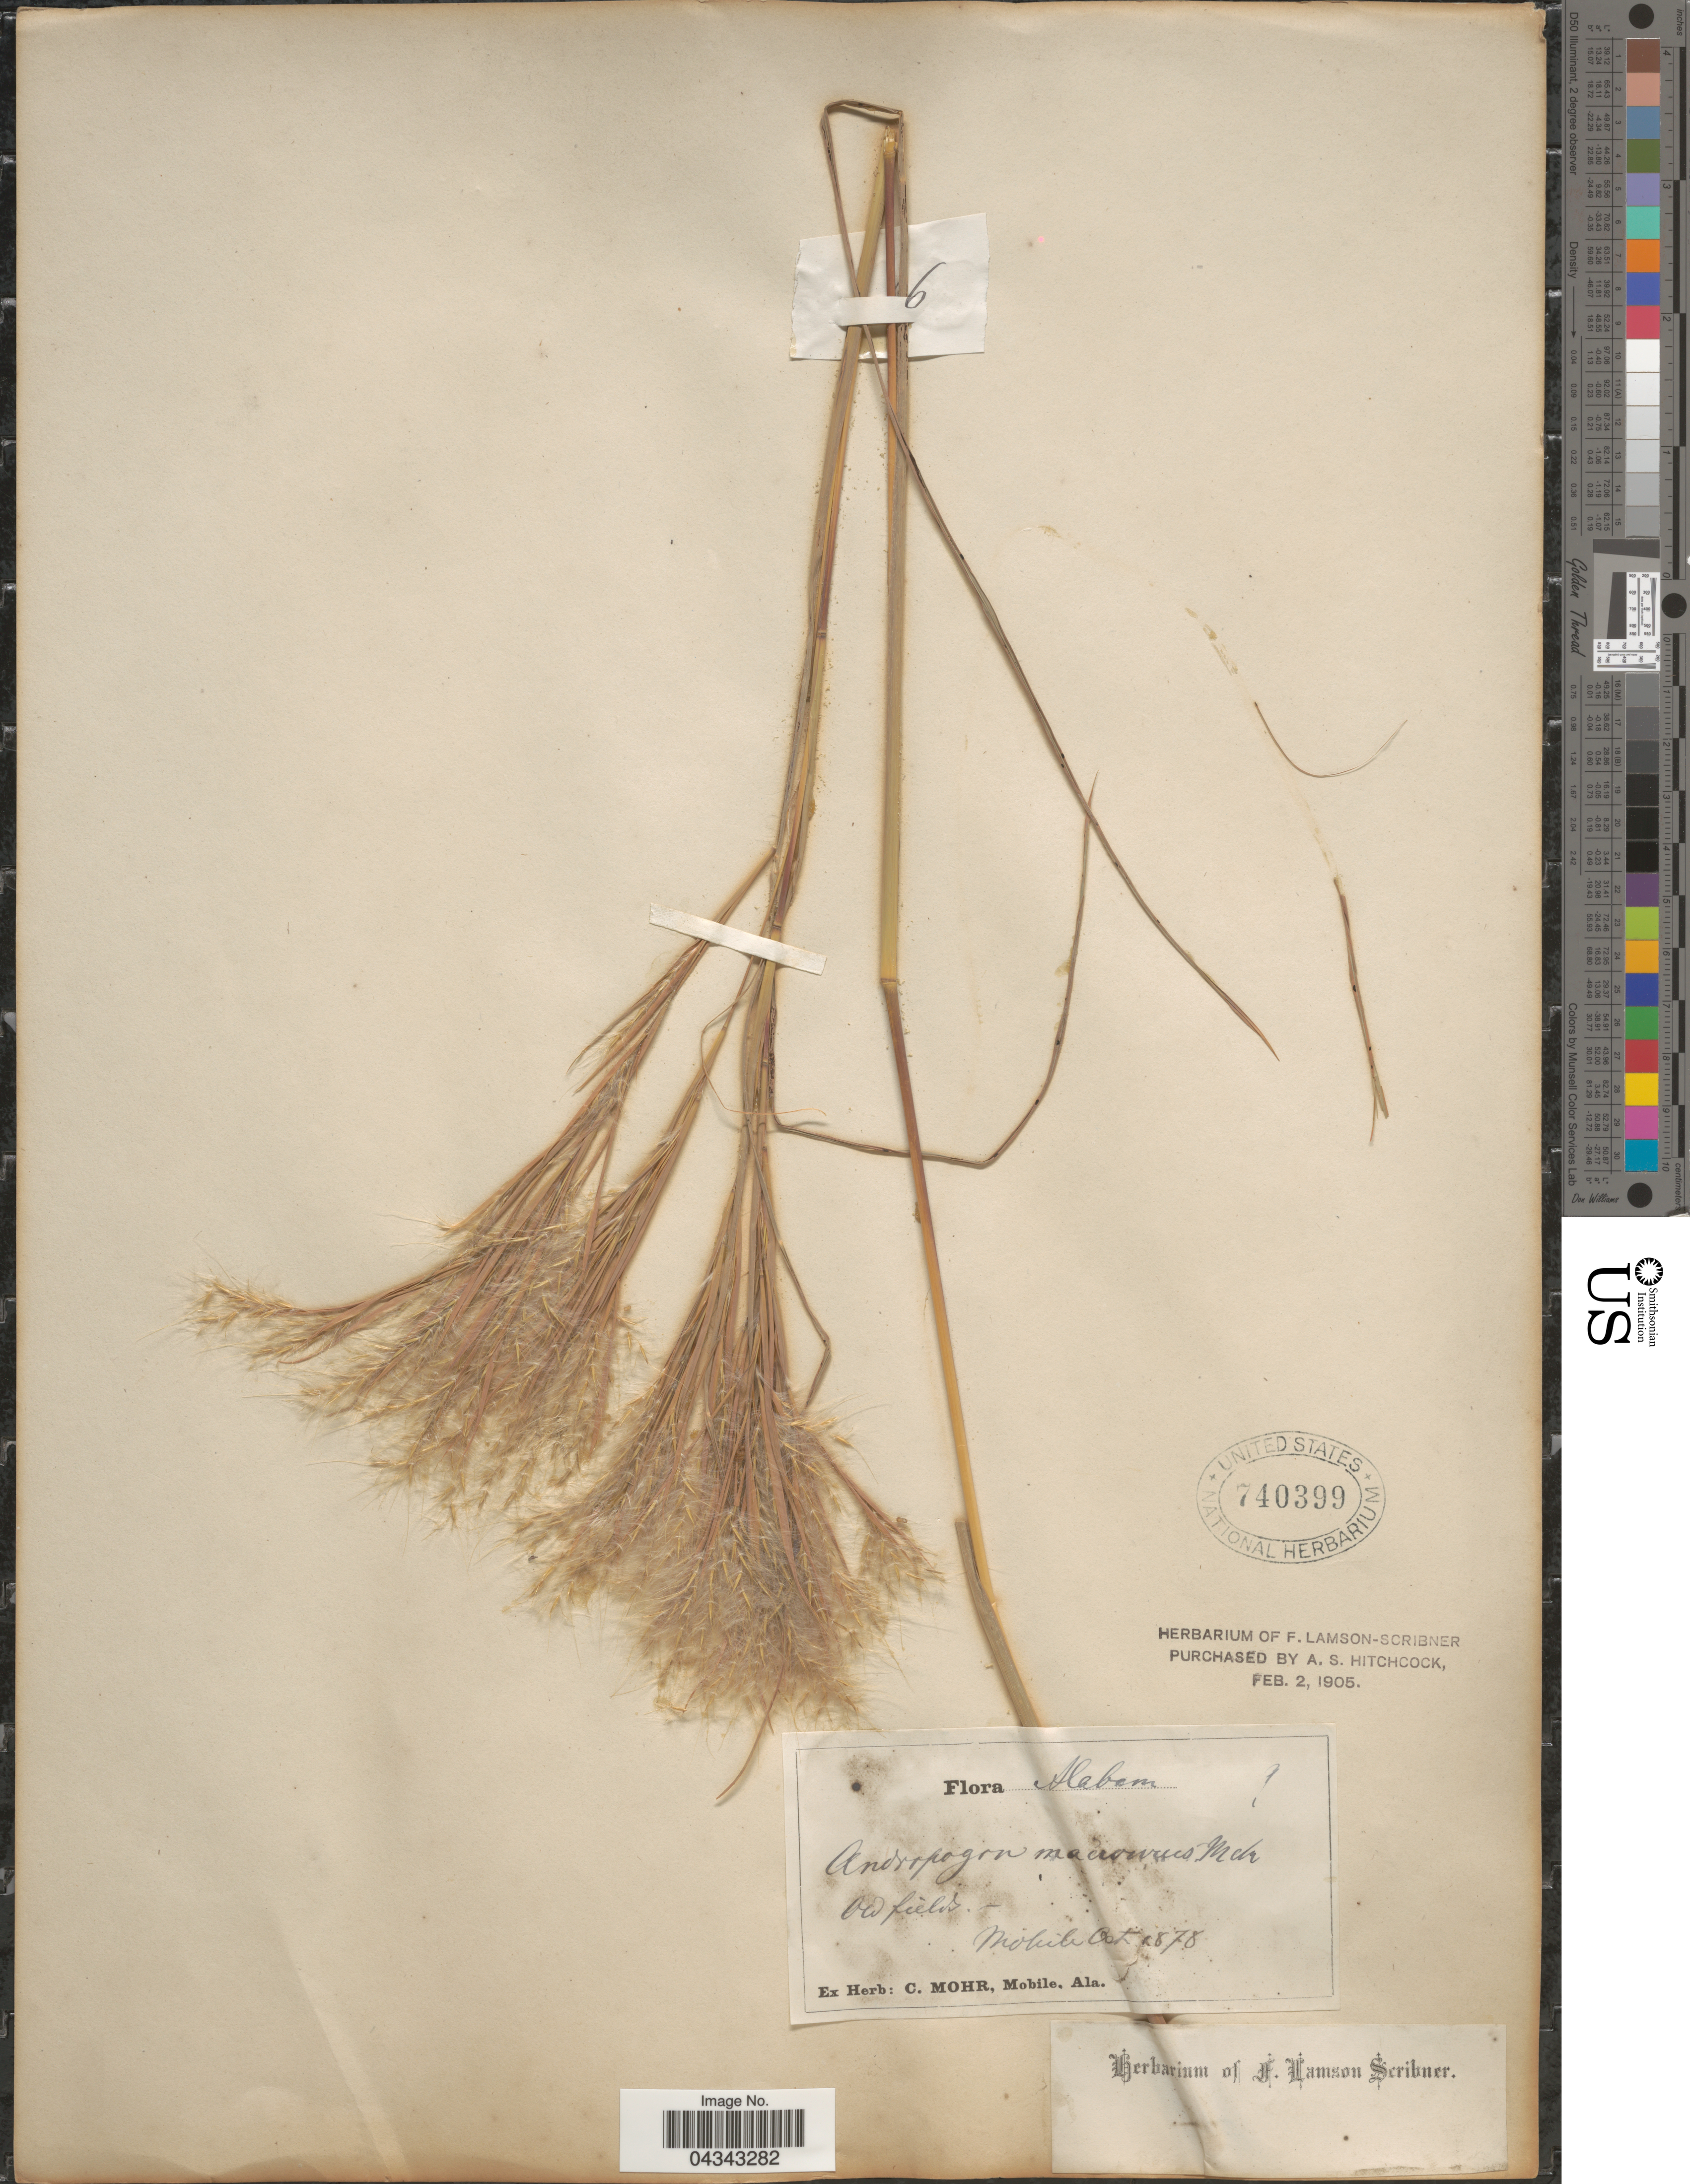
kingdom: Plantae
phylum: Tracheophyta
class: Liliopsida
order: Poales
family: Poaceae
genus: Andropogon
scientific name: Andropogon glomeratus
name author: (Walter) Britton, Stearns & Poggenb.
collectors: ex herb. C. Mohr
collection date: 1878-10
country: United States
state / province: Alabama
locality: Old fields. Mobile.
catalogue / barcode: US 740399